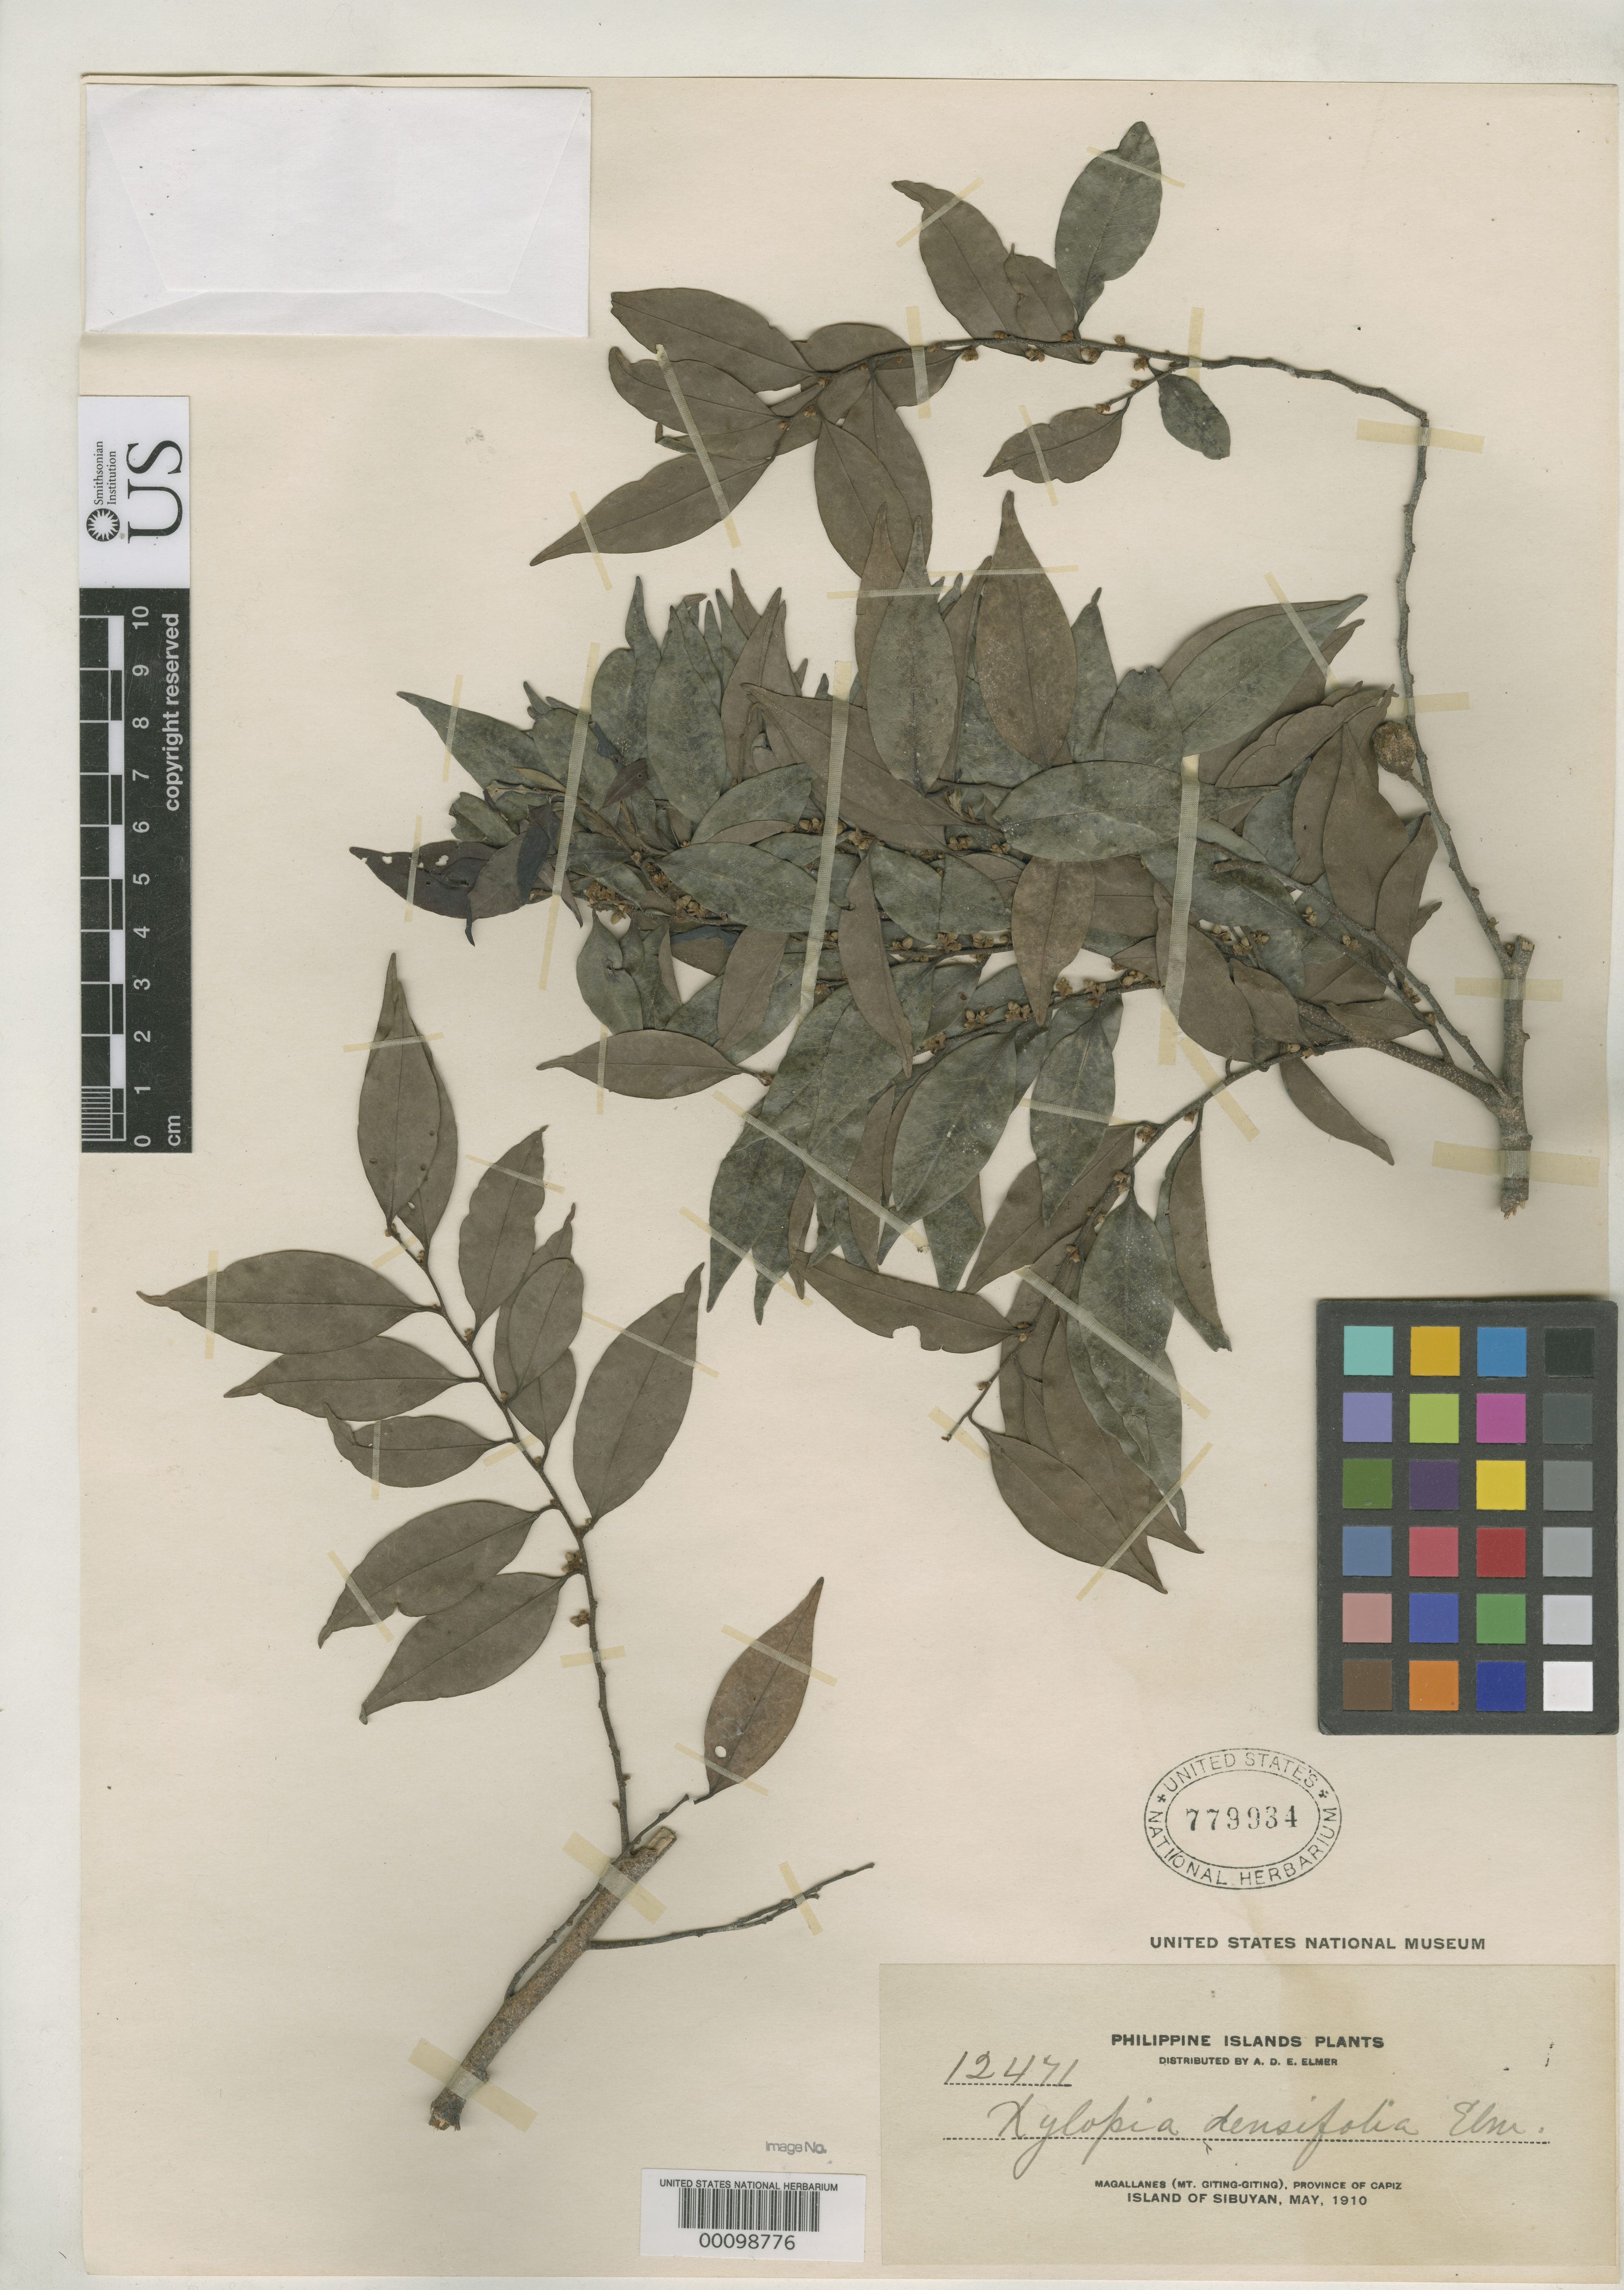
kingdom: Plantae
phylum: Tracheophyta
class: Magnoliopsida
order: Magnoliales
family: Annonaceae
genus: Xylopia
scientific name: Xylopia densifolia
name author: Elmer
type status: Isotype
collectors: A. D. E. Elmer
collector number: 12471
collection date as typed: May 1910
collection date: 1910-05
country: Philippines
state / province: Mimaropa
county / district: Romblon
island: Sibuyan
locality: Magallanes, Mt. Giting-Giting.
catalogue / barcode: US 779934